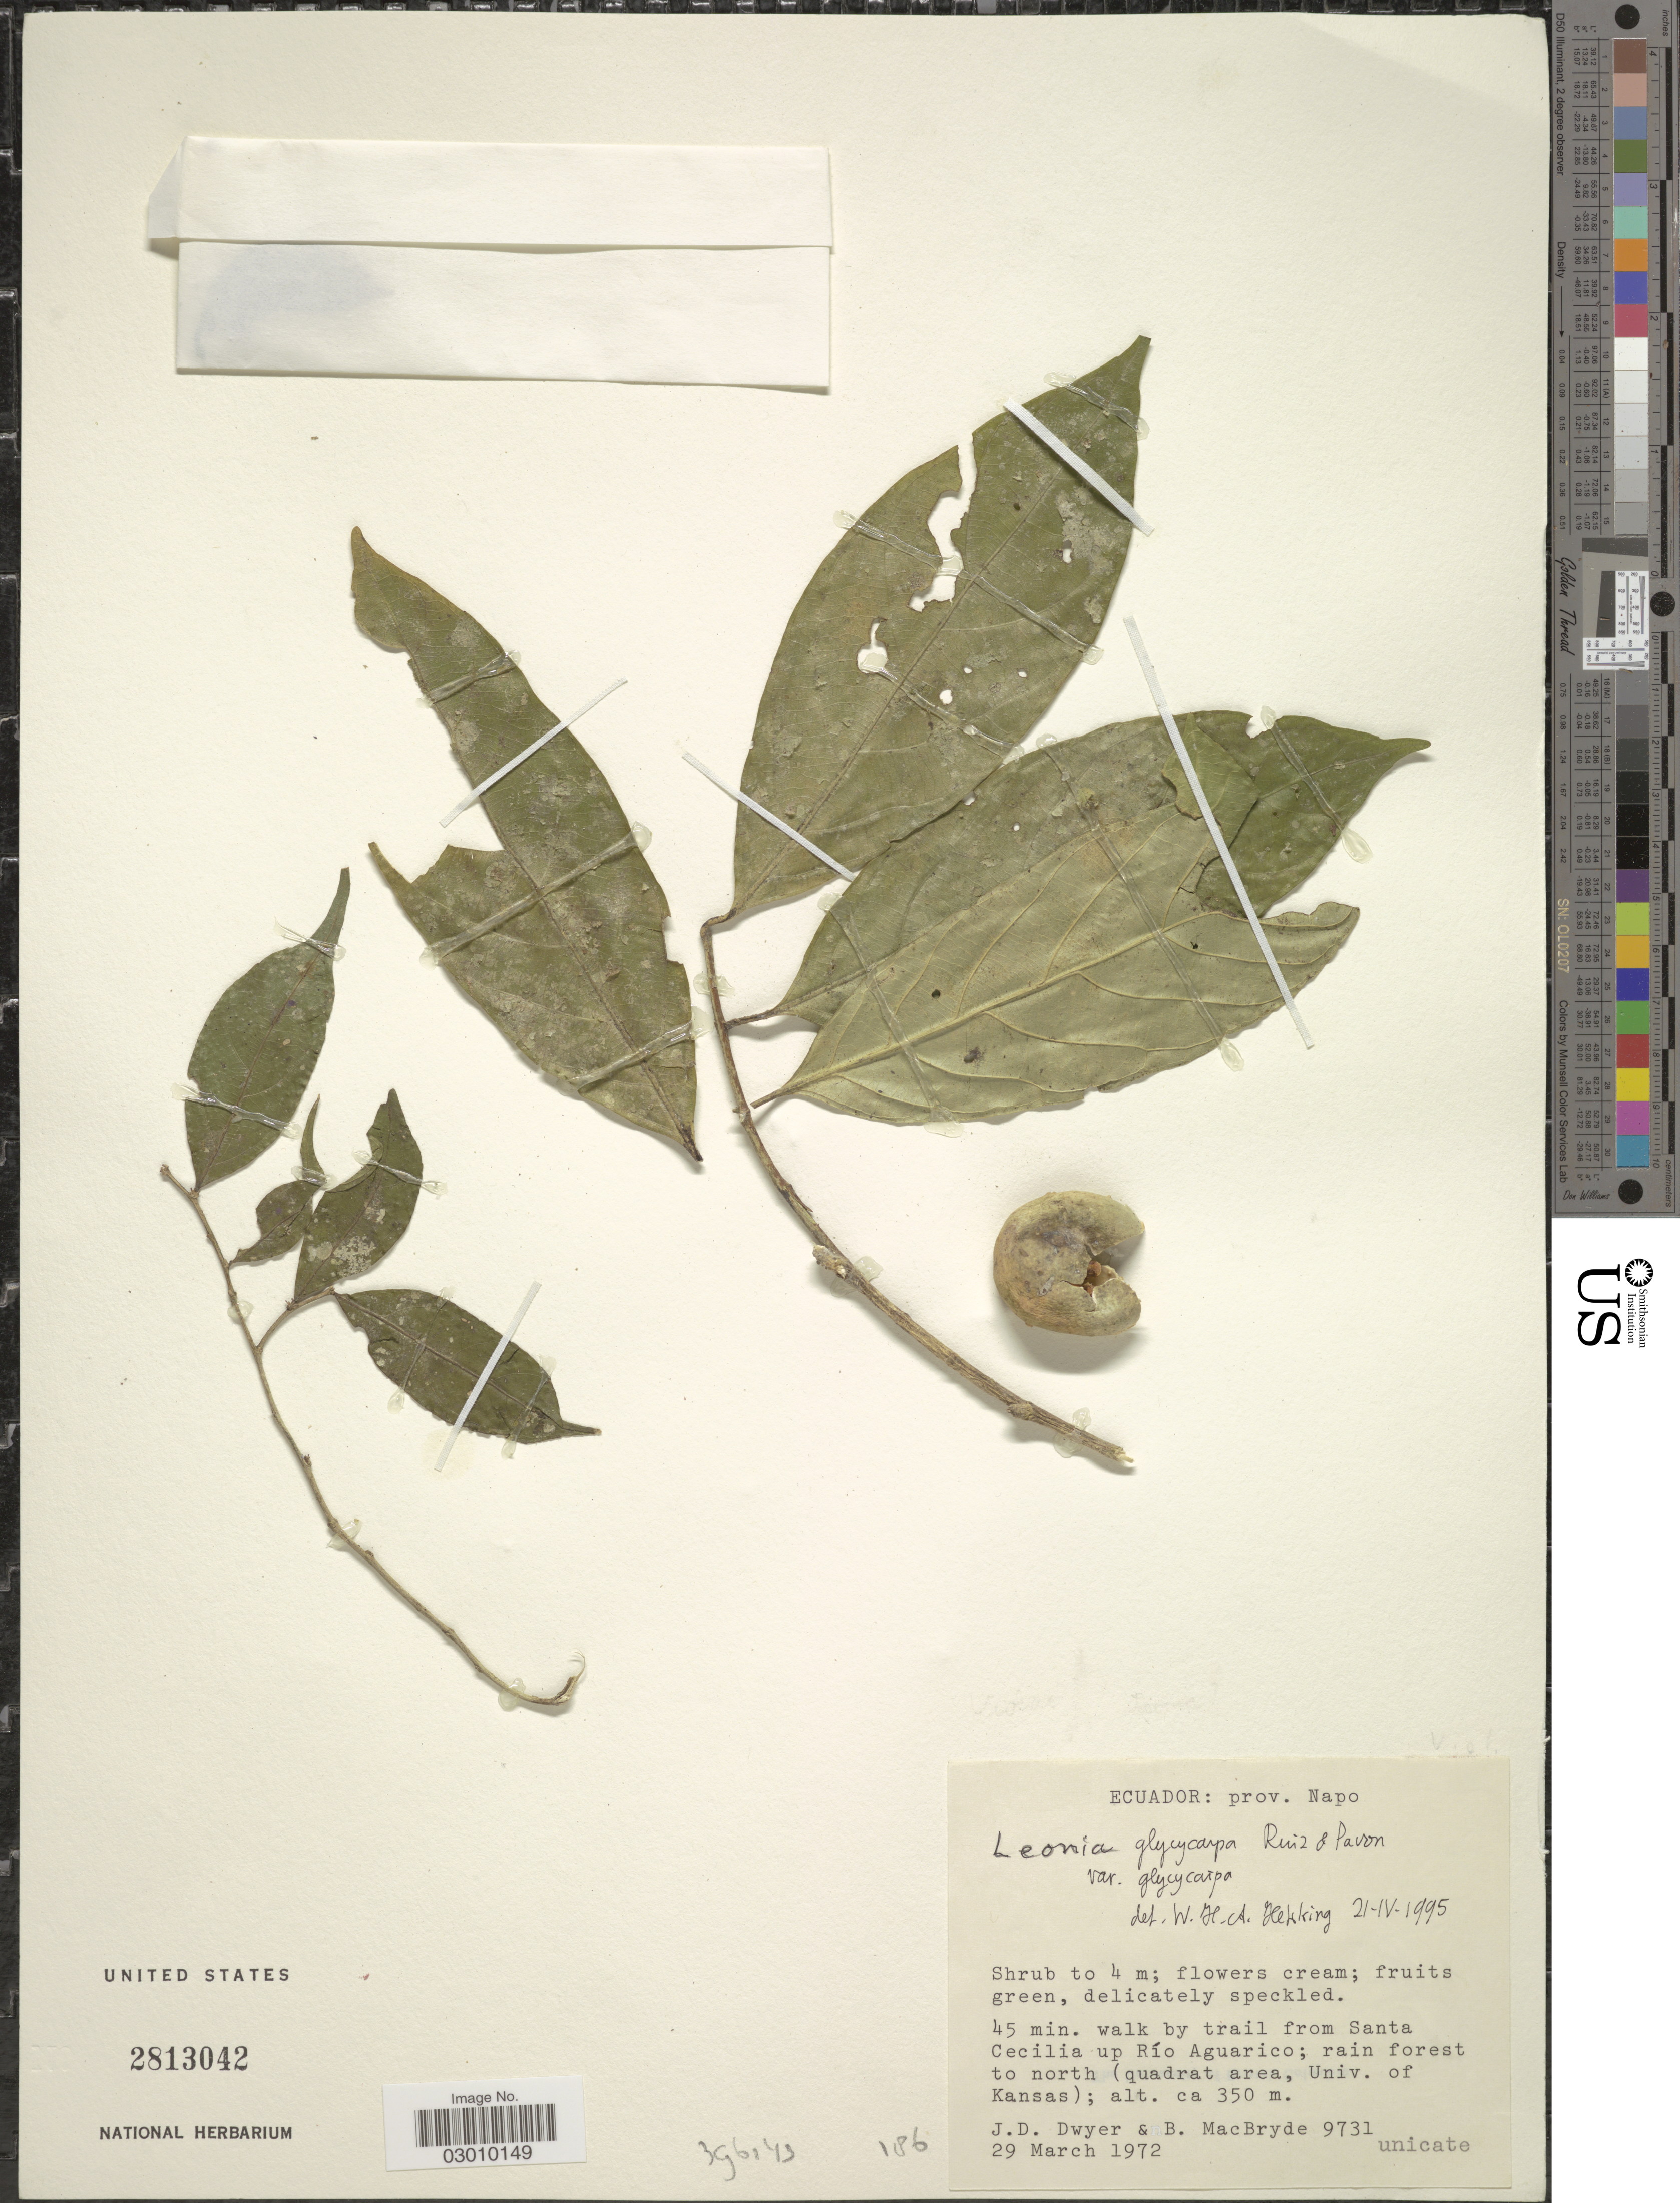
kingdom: Plantae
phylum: Tracheophyta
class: Magnoliopsida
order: Malpighiales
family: Violaceae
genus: Leonia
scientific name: Leonia glycycarpa var. racemosa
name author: (Mart.) L.B. Sm. & A. Fernández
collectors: J. D. Dwyer & B. MacBryde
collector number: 9731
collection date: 1972-03-29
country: Ecuador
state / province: Napo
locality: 45 min. walk by trail from Santa Cecilia up Río Aguarico.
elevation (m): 350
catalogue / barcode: US 2813042